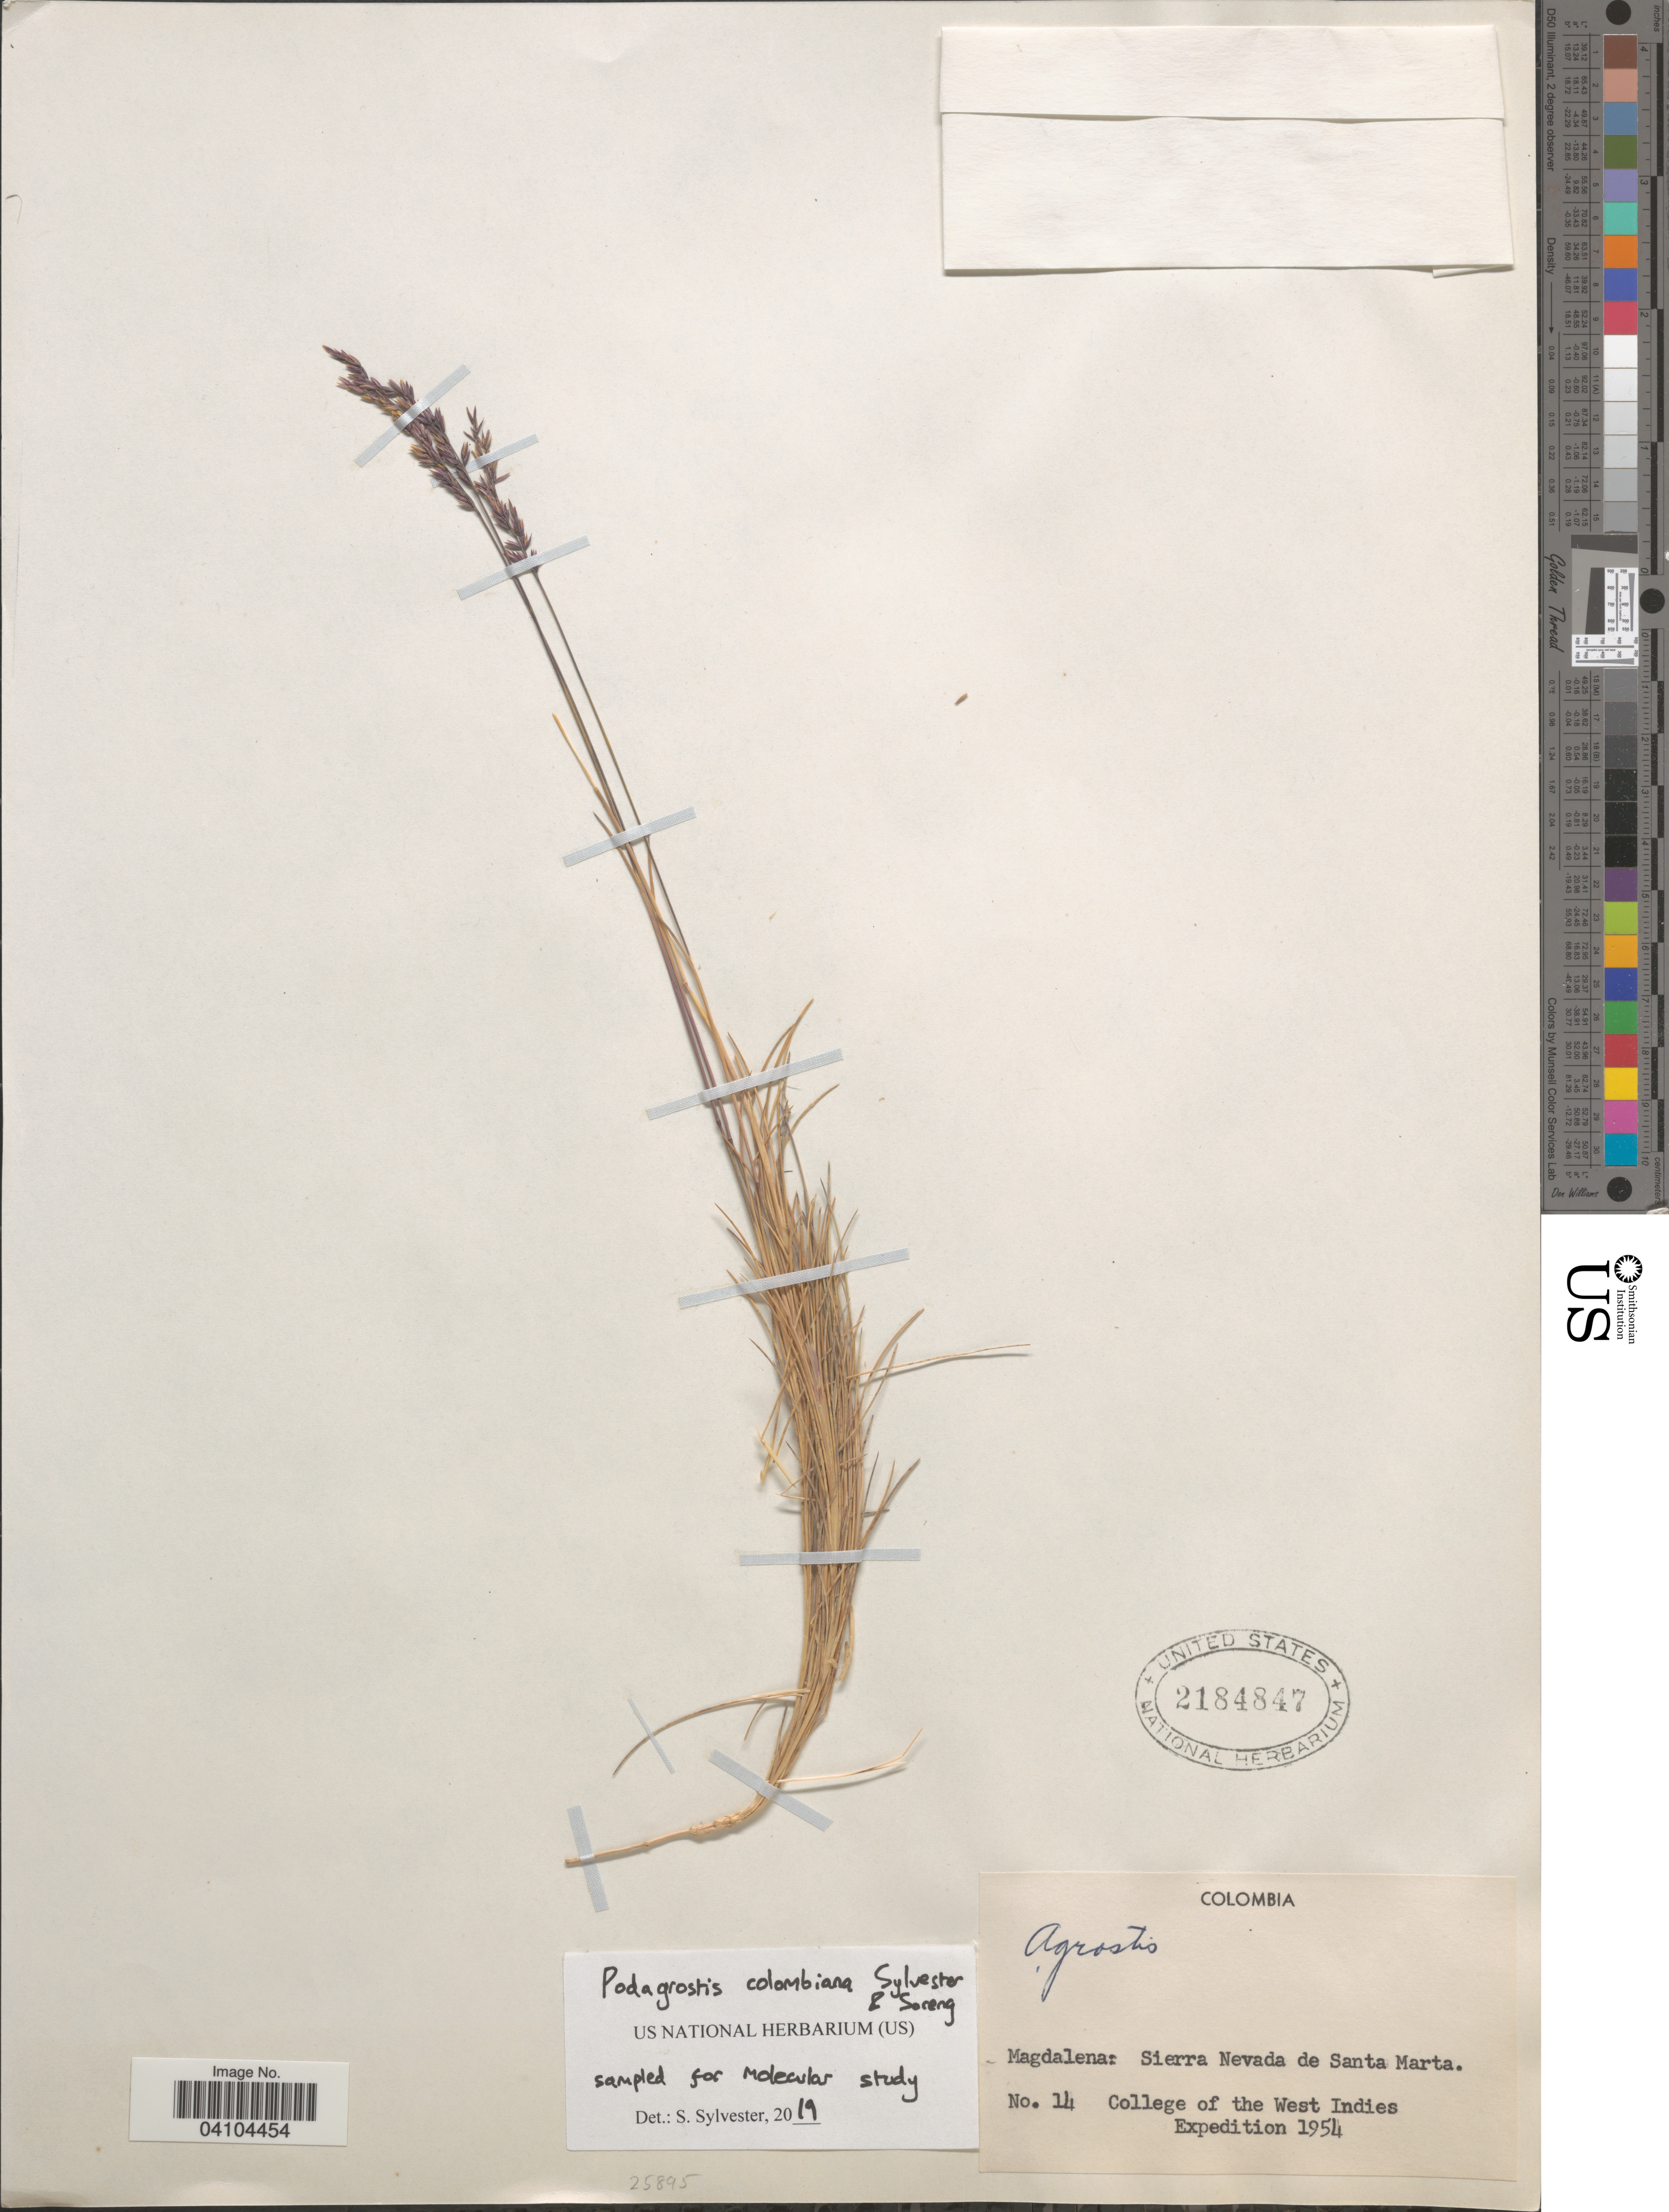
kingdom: Plantae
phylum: Tracheophyta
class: Liliopsida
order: Poales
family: Poaceae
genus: Podagrostis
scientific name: Podagrostis colombiana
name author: Sylvester & Soreng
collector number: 14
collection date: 1954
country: Colombia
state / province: Magdalena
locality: Sierra Nevada de Santa Marta. College of the West Indies Expedition 1954.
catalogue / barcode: US 2184847